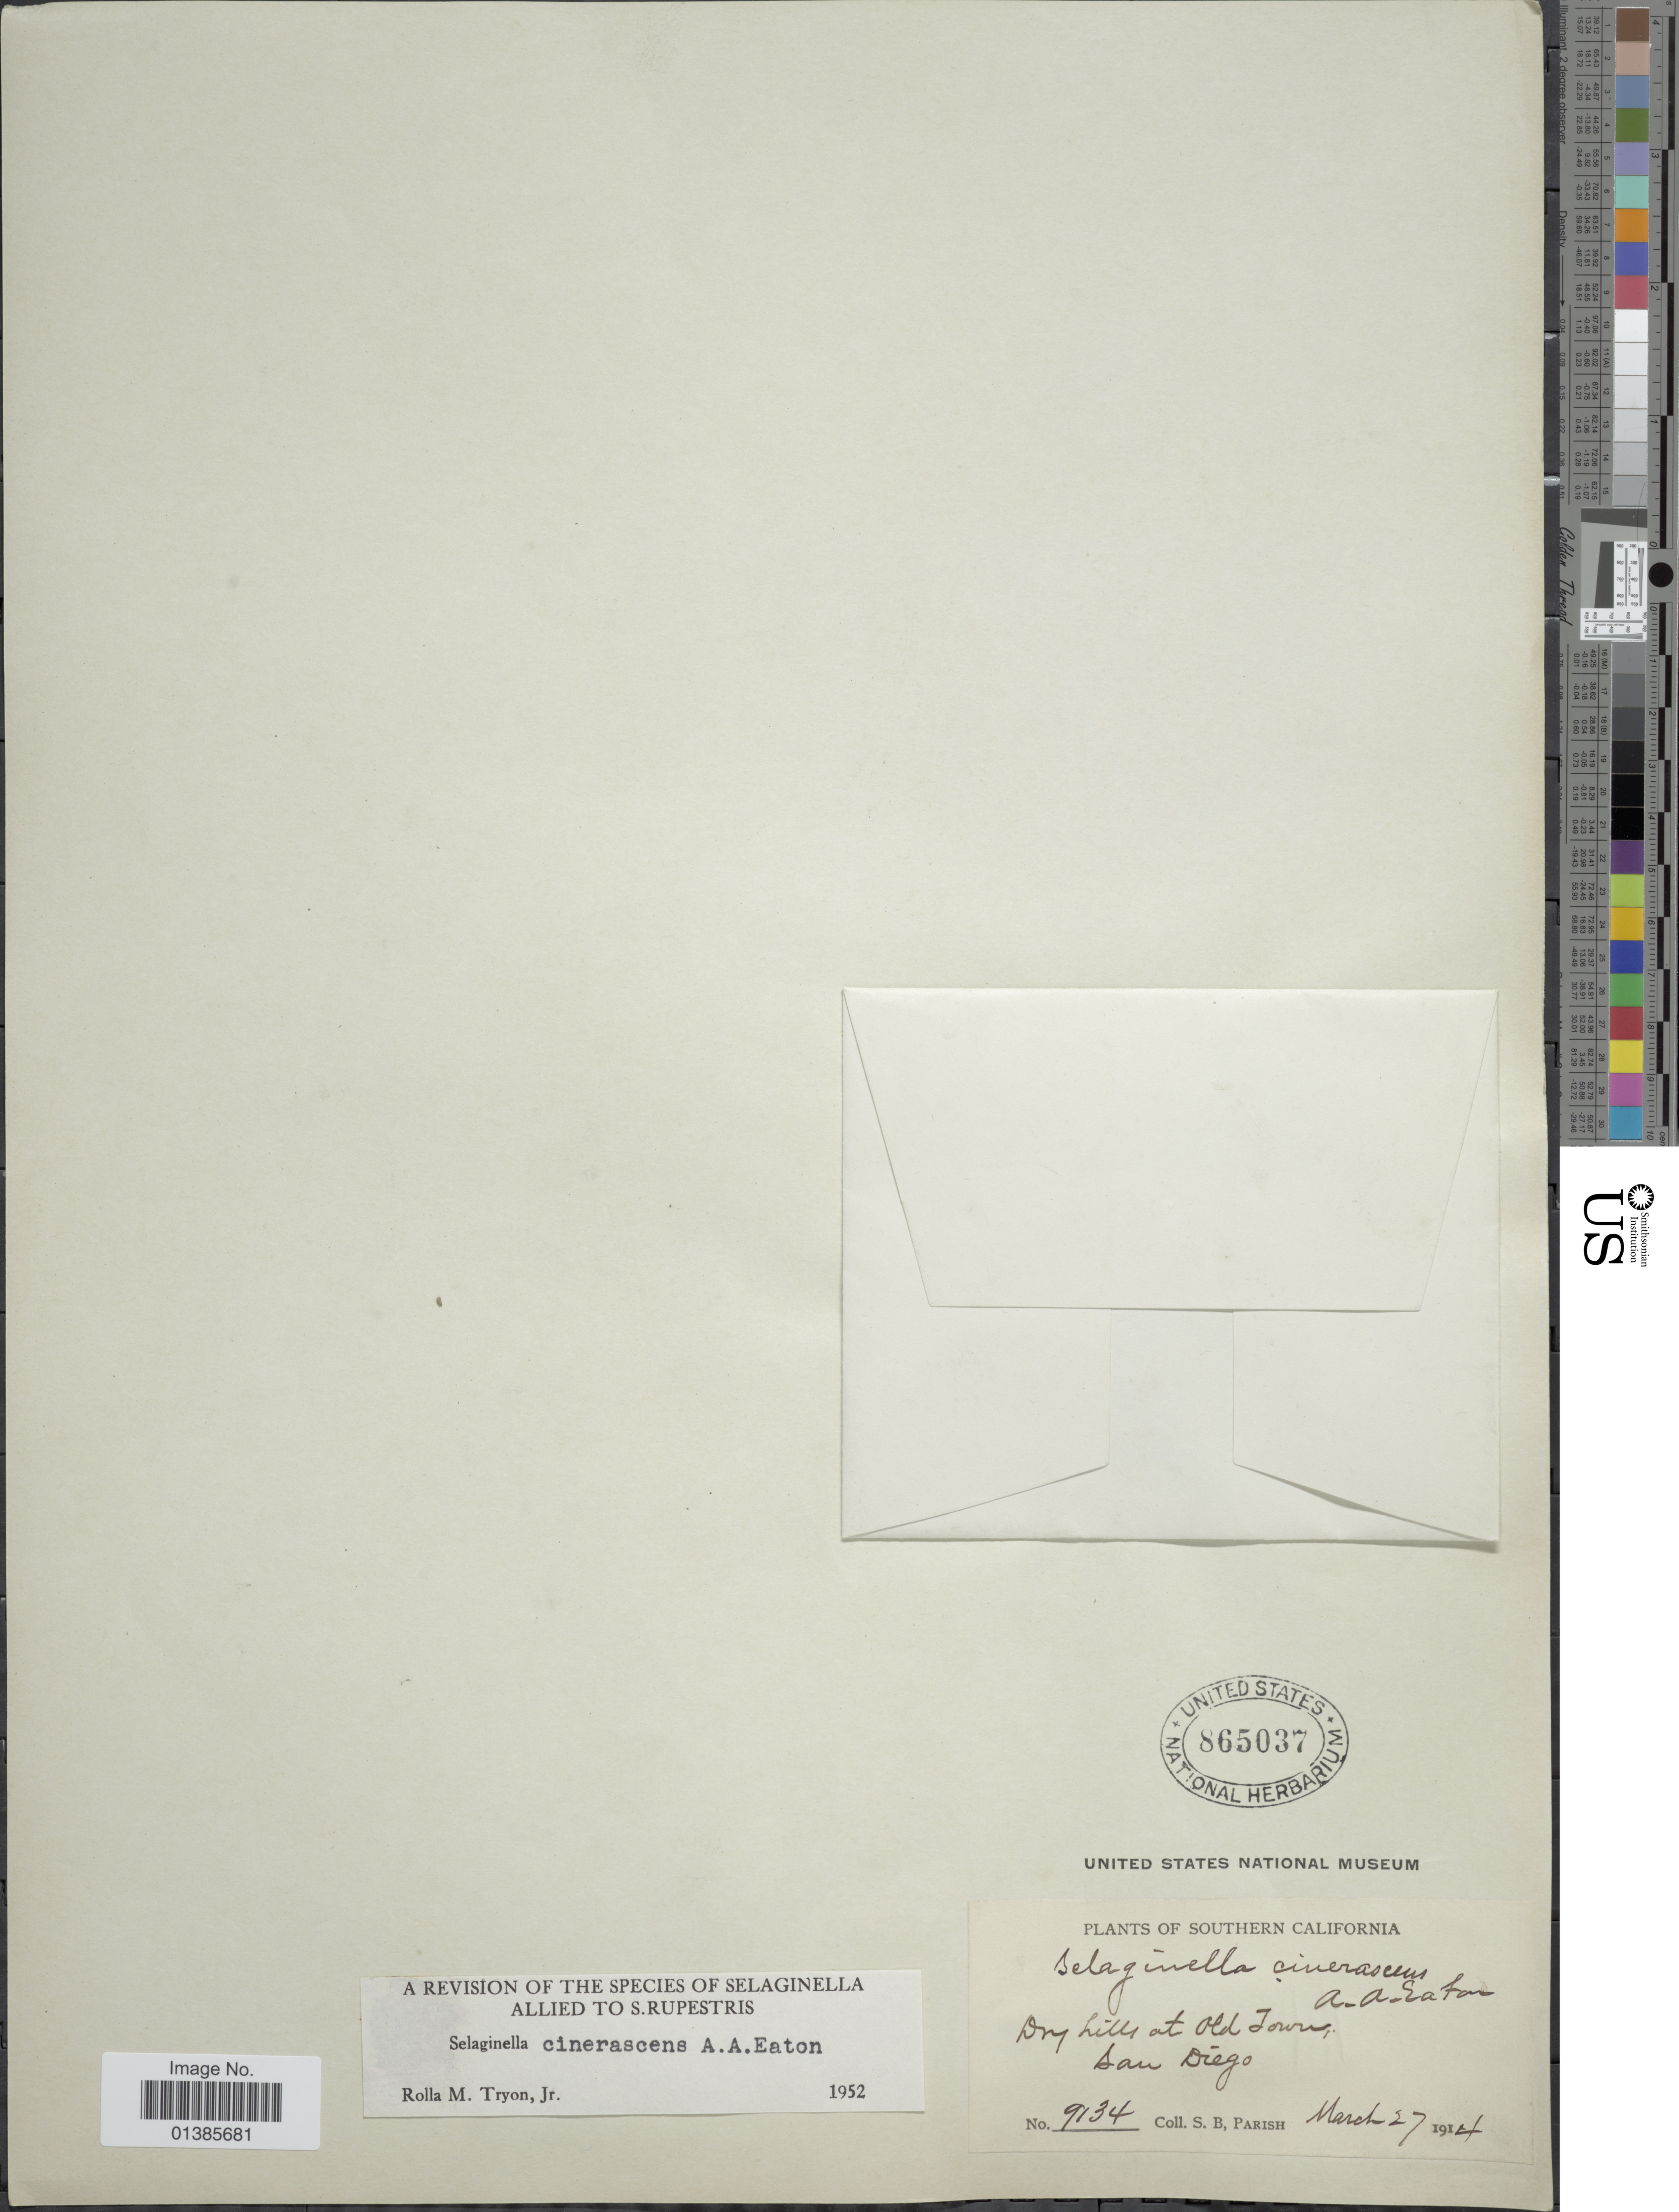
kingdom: Plantae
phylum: Tracheophyta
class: Lycopodiopsida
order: Selaginellales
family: Selaginellaceae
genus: Selaginella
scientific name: Selaginella cinerascens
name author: A.A. Eaton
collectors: S. B. Parish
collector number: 9134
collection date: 1914-03-27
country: United States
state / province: California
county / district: San Diego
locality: Southern California. Dry hills at Old Town, San Diego.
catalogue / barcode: US 865037